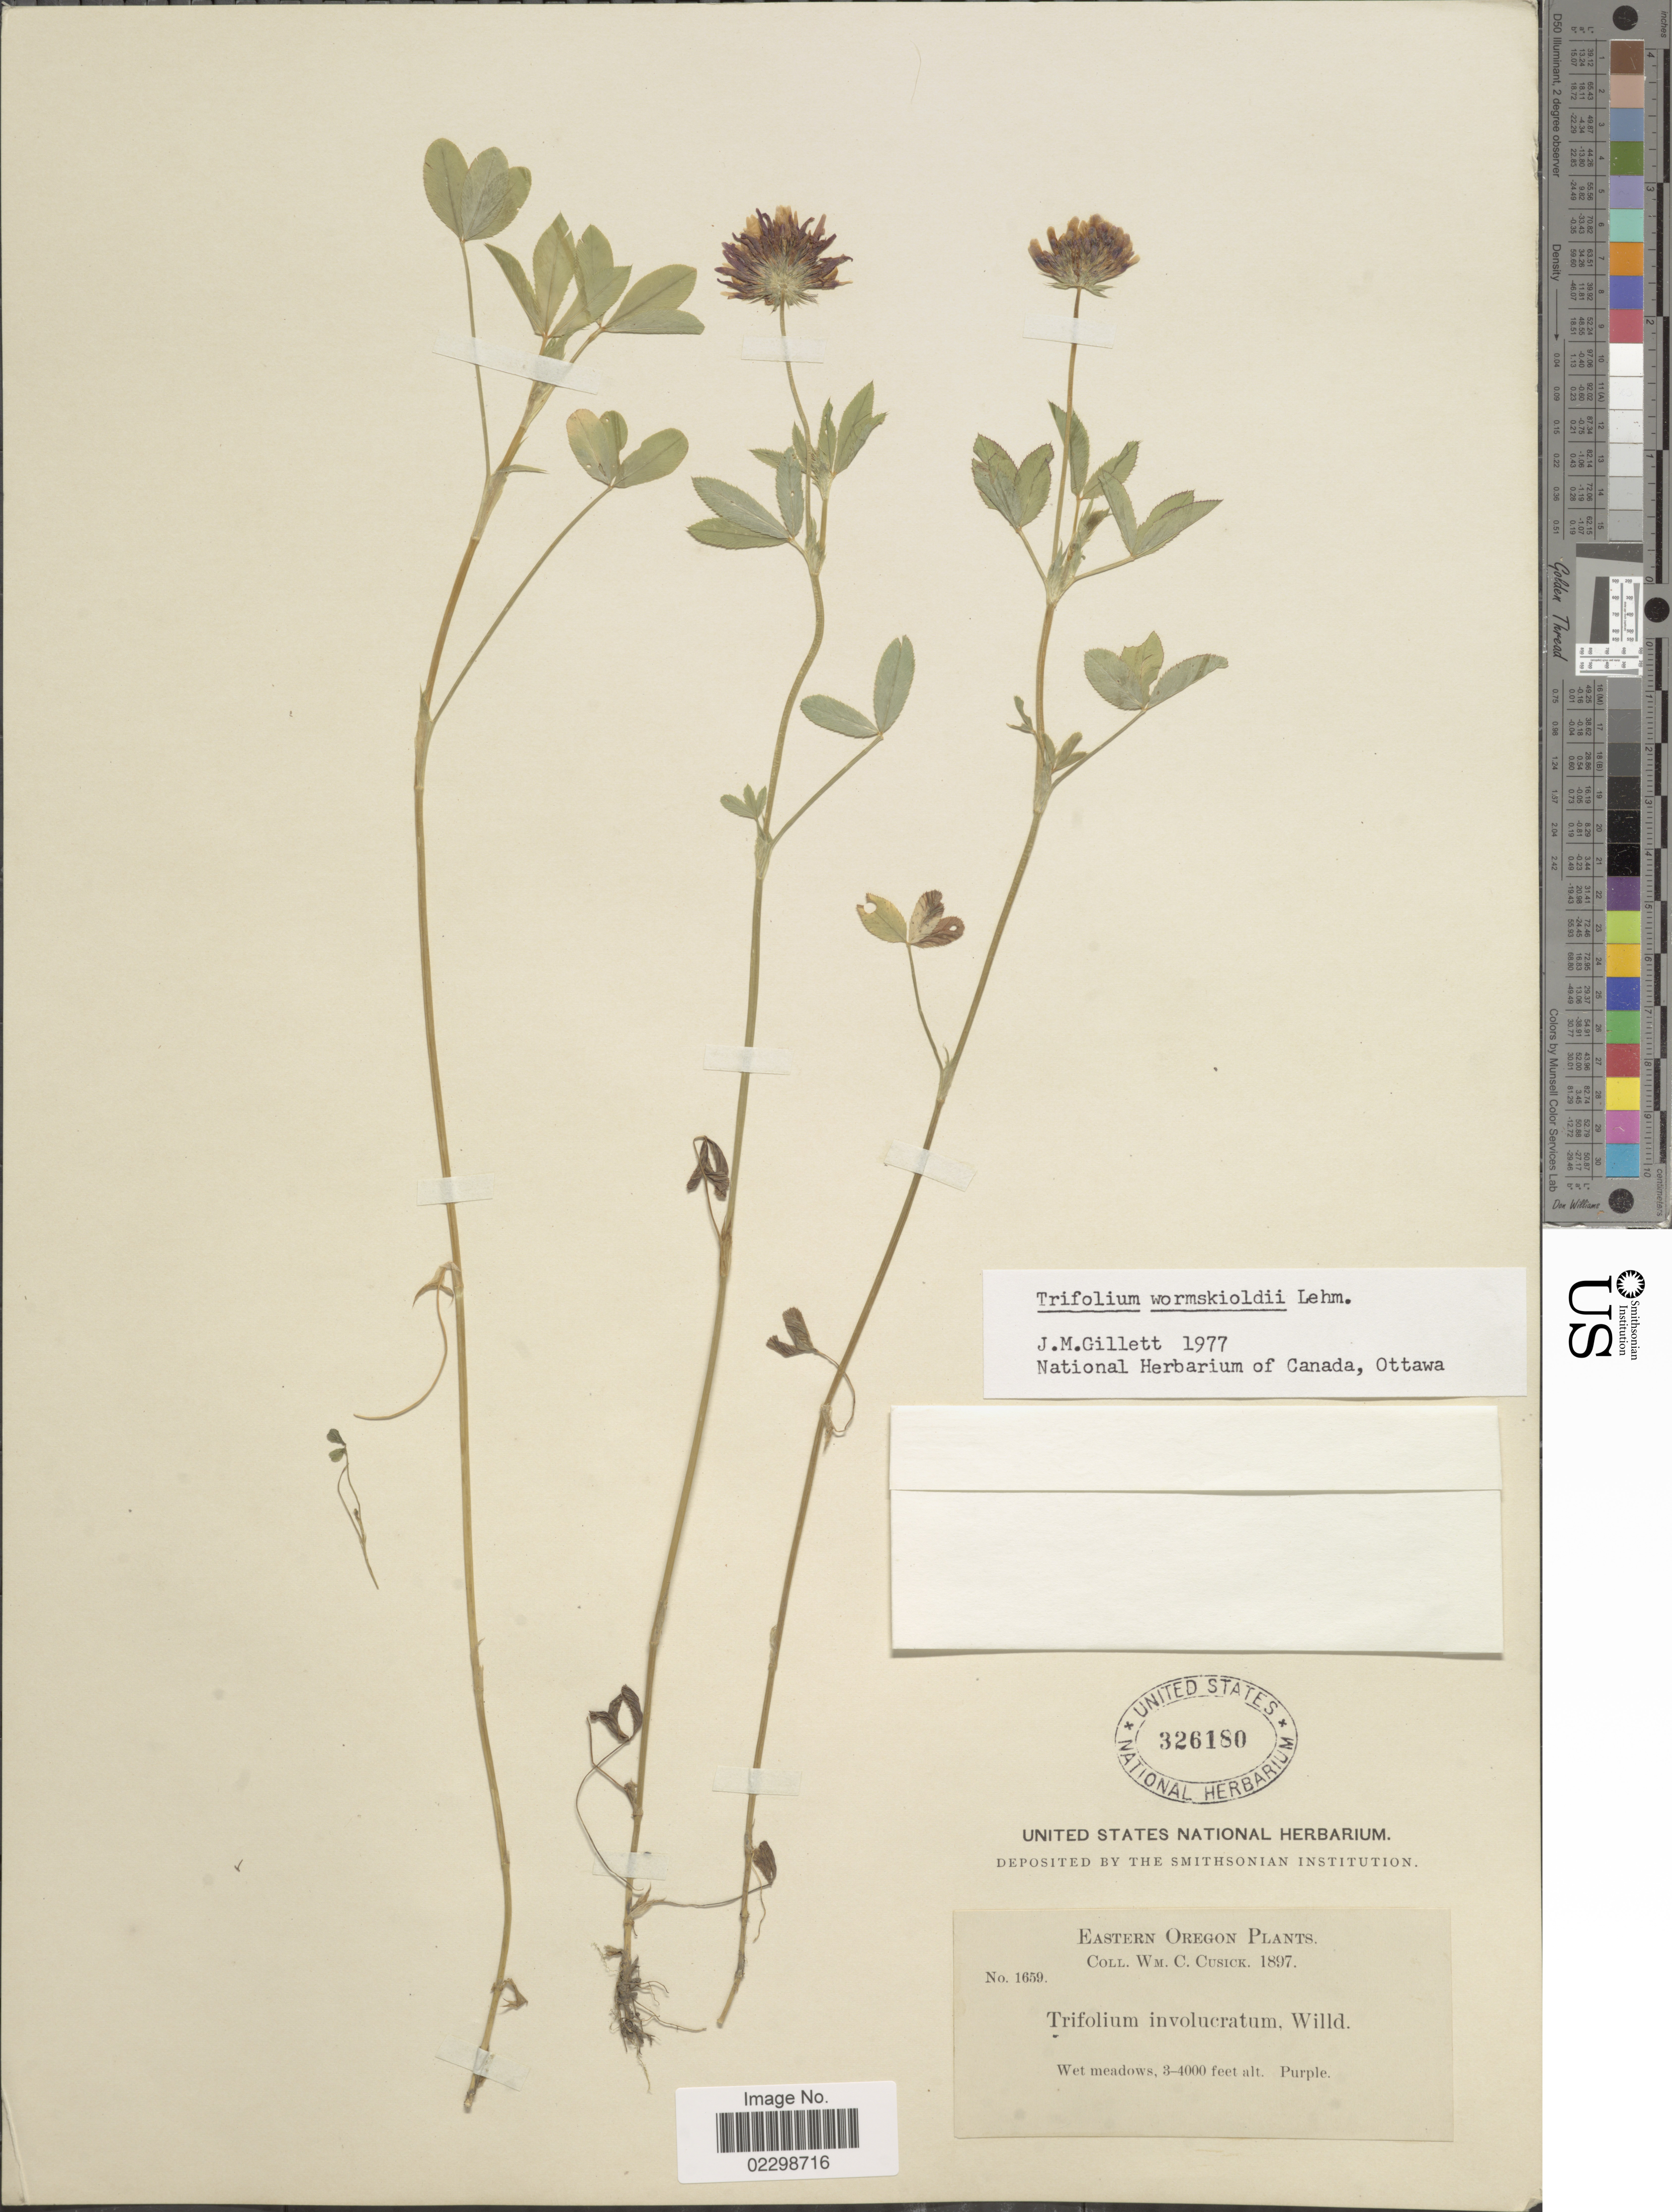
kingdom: Plantae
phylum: Tracheophyta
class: Magnoliopsida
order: Fabales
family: Fabaceae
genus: Trifolium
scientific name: Trifolium wormskioldii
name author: Lehm.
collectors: W. C. Cusick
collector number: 1659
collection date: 1897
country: United States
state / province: Oregon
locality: Eastern Oregon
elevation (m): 914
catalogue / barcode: US 326180